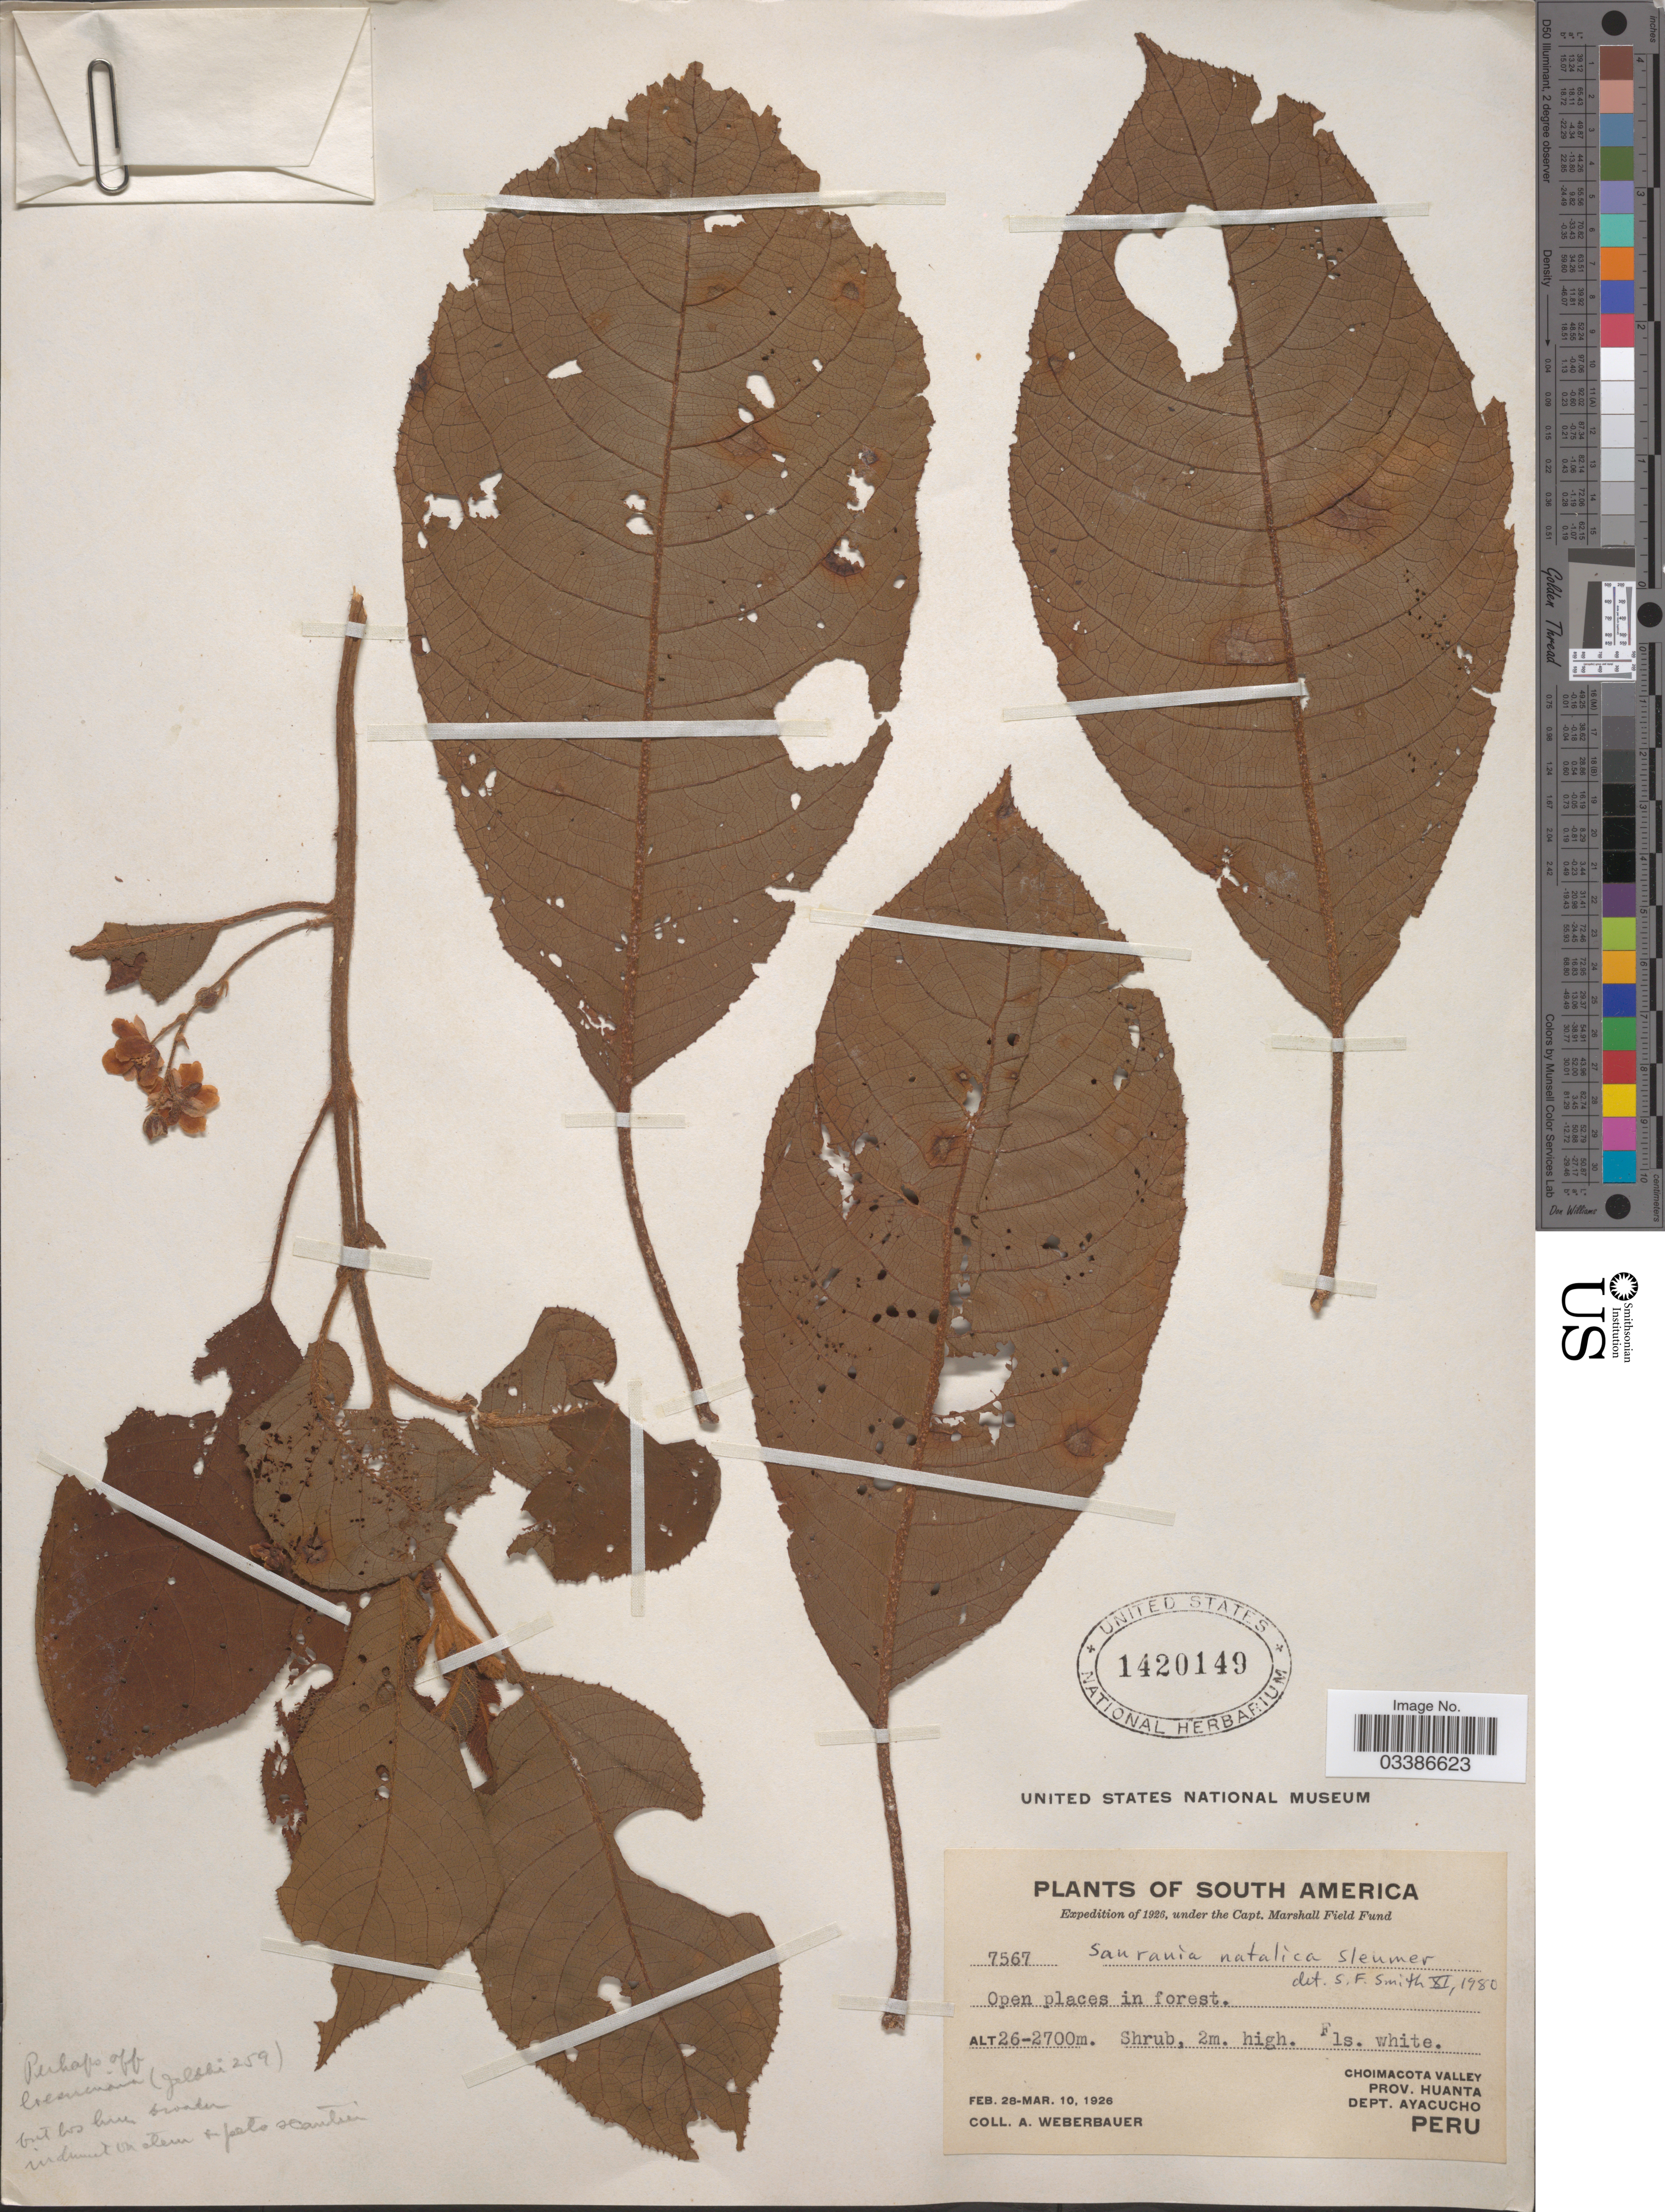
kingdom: Plantae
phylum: Tracheophyta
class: Magnoliopsida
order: Ericales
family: Actinidiaceae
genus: Saurauia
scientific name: Saurauia natalicia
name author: Sleumer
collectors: A. Weberbauer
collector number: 7567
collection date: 1926-02-28/1926-03-10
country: Peru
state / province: Ayacucho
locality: Choimacota Valley. Prov. Huanta. Dept. Ayacucho.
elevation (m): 2600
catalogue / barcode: US 1420149